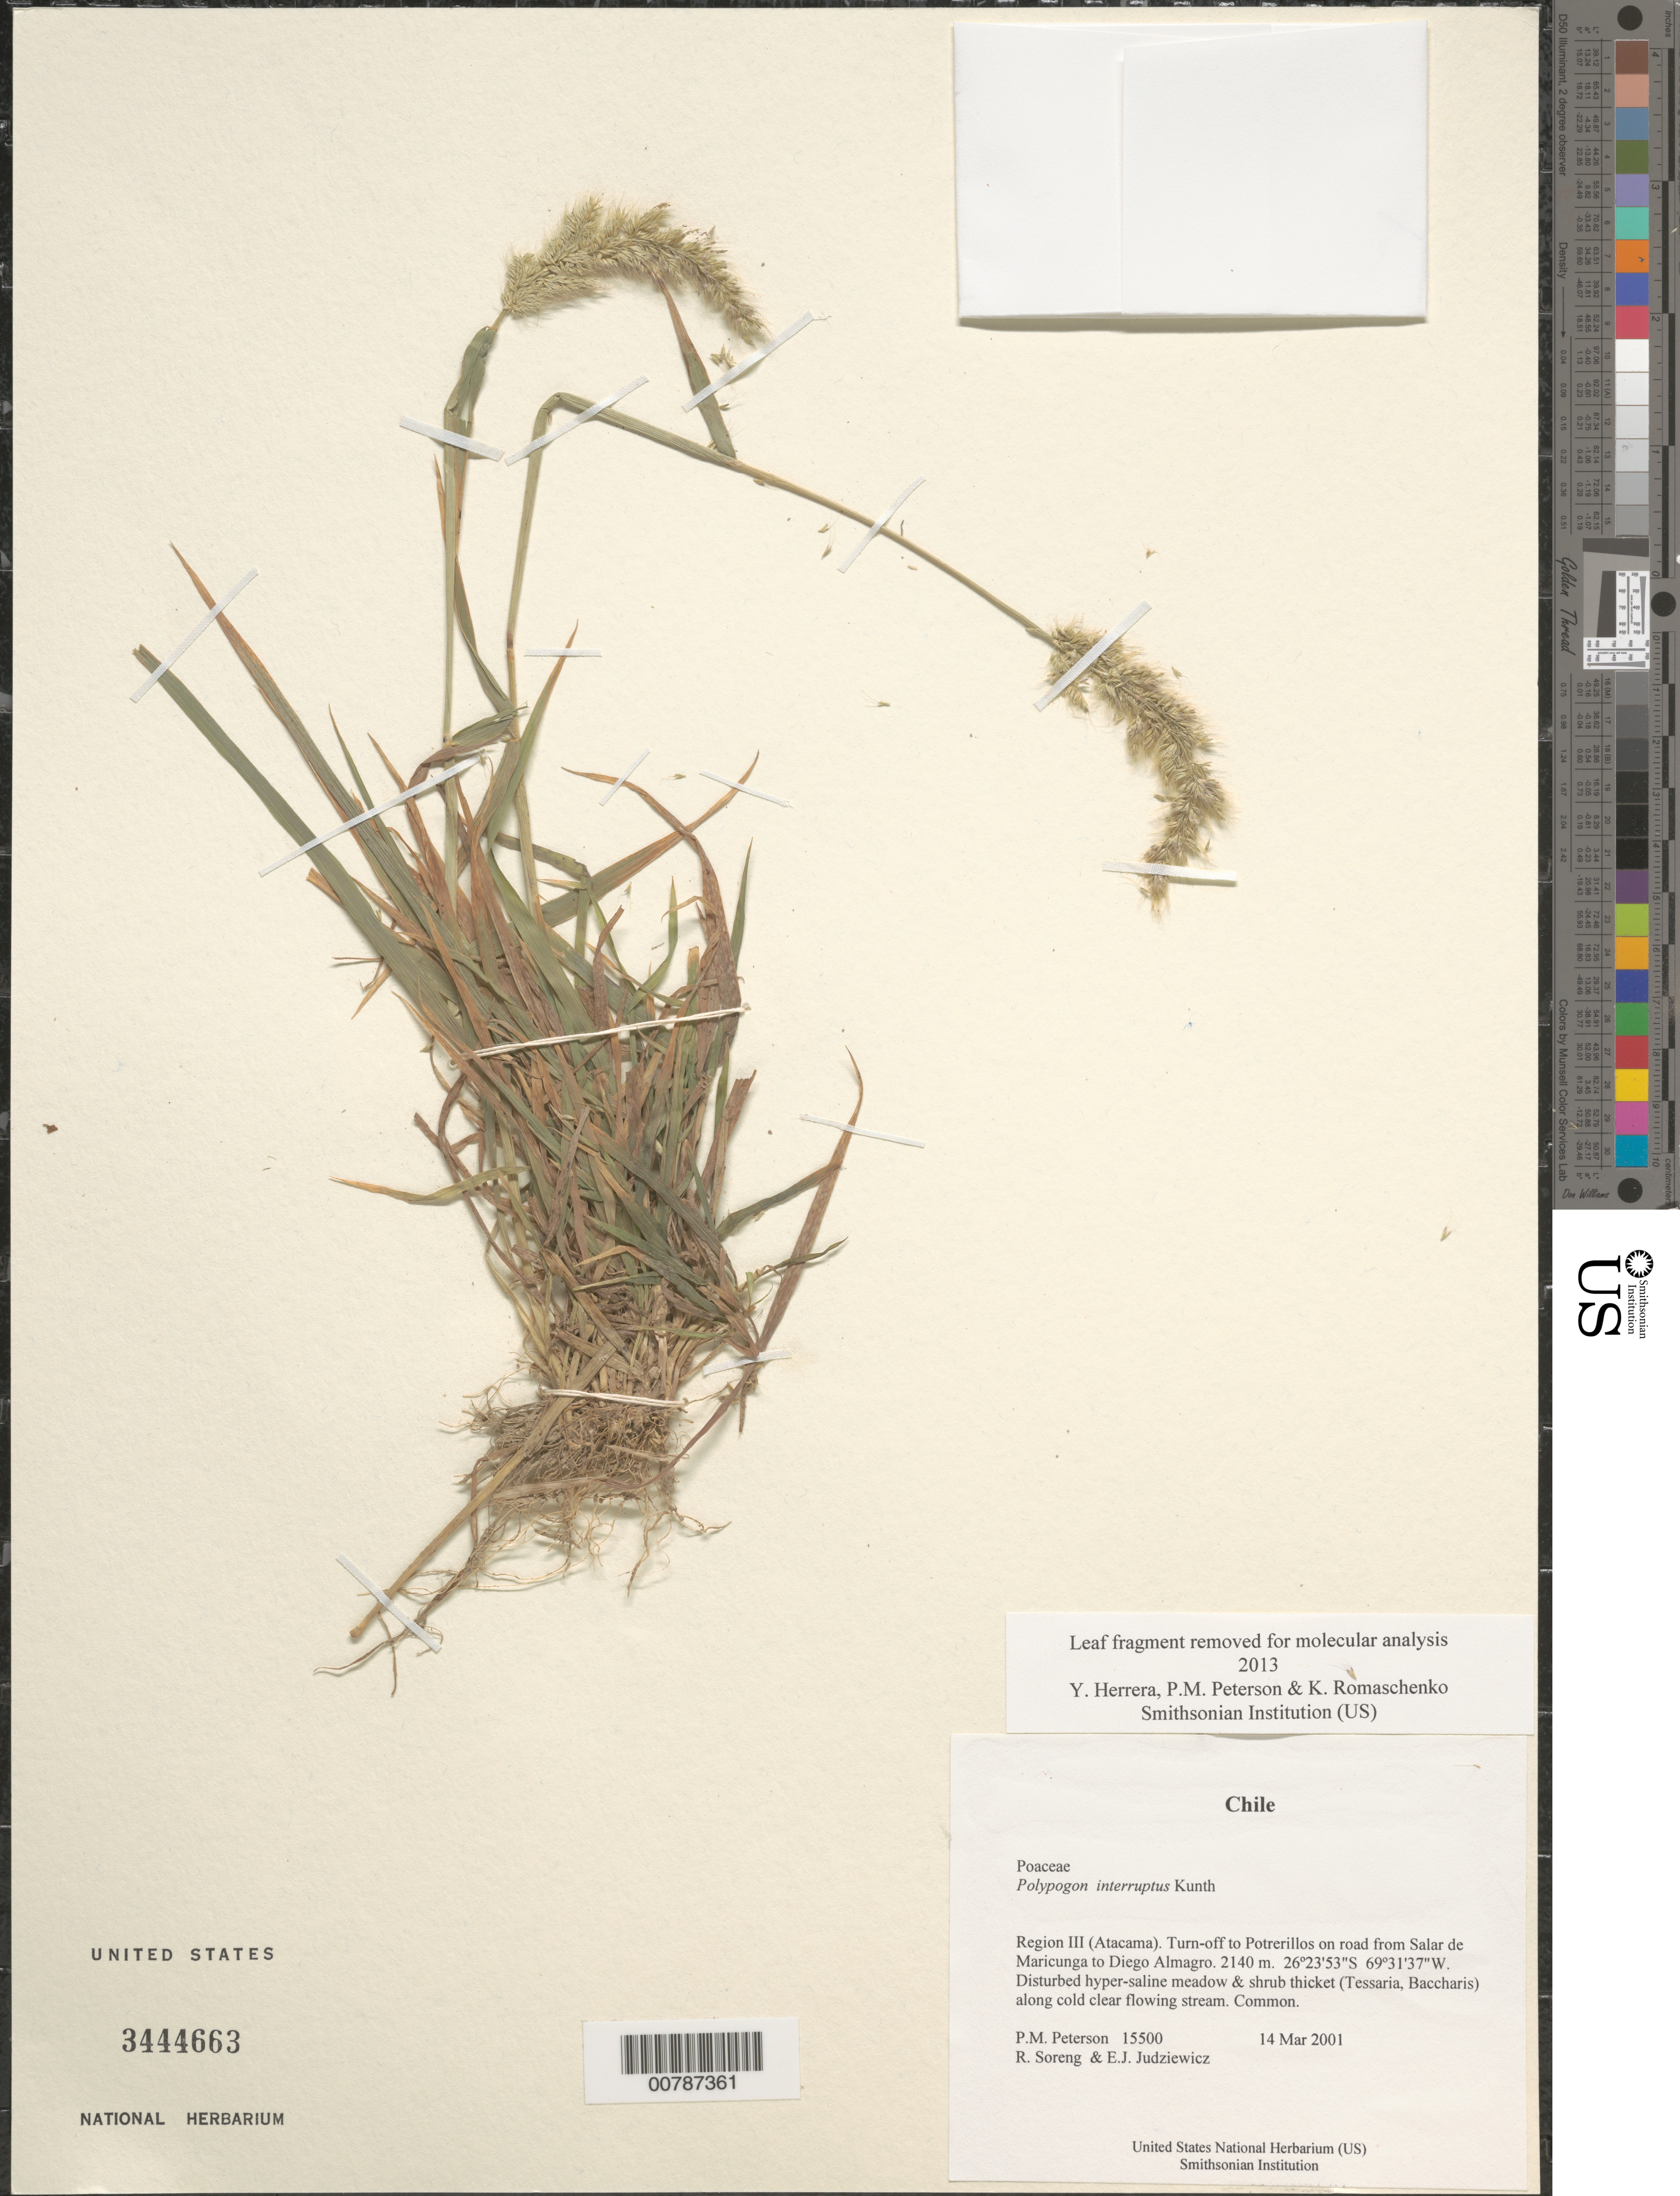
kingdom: Plantae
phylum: Tracheophyta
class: Liliopsida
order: Poales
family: Poaceae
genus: Polypogon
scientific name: Polypogon interruptus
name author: Kunth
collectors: P. M. Peterson, R. J. Soreng & E. J. Judziewicz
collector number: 15500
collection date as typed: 14 Mar 2001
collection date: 2001-03-14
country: Chile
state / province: Atacama (III)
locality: Turn-off to Potrerillos on road from Salar de Maricunga to Diego Almagro.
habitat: Disturbed hyper-saline meadow & shrub thicket (Tessaria, Baccharis) along cold clear flowing stream.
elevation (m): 2140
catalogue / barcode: US 3444663